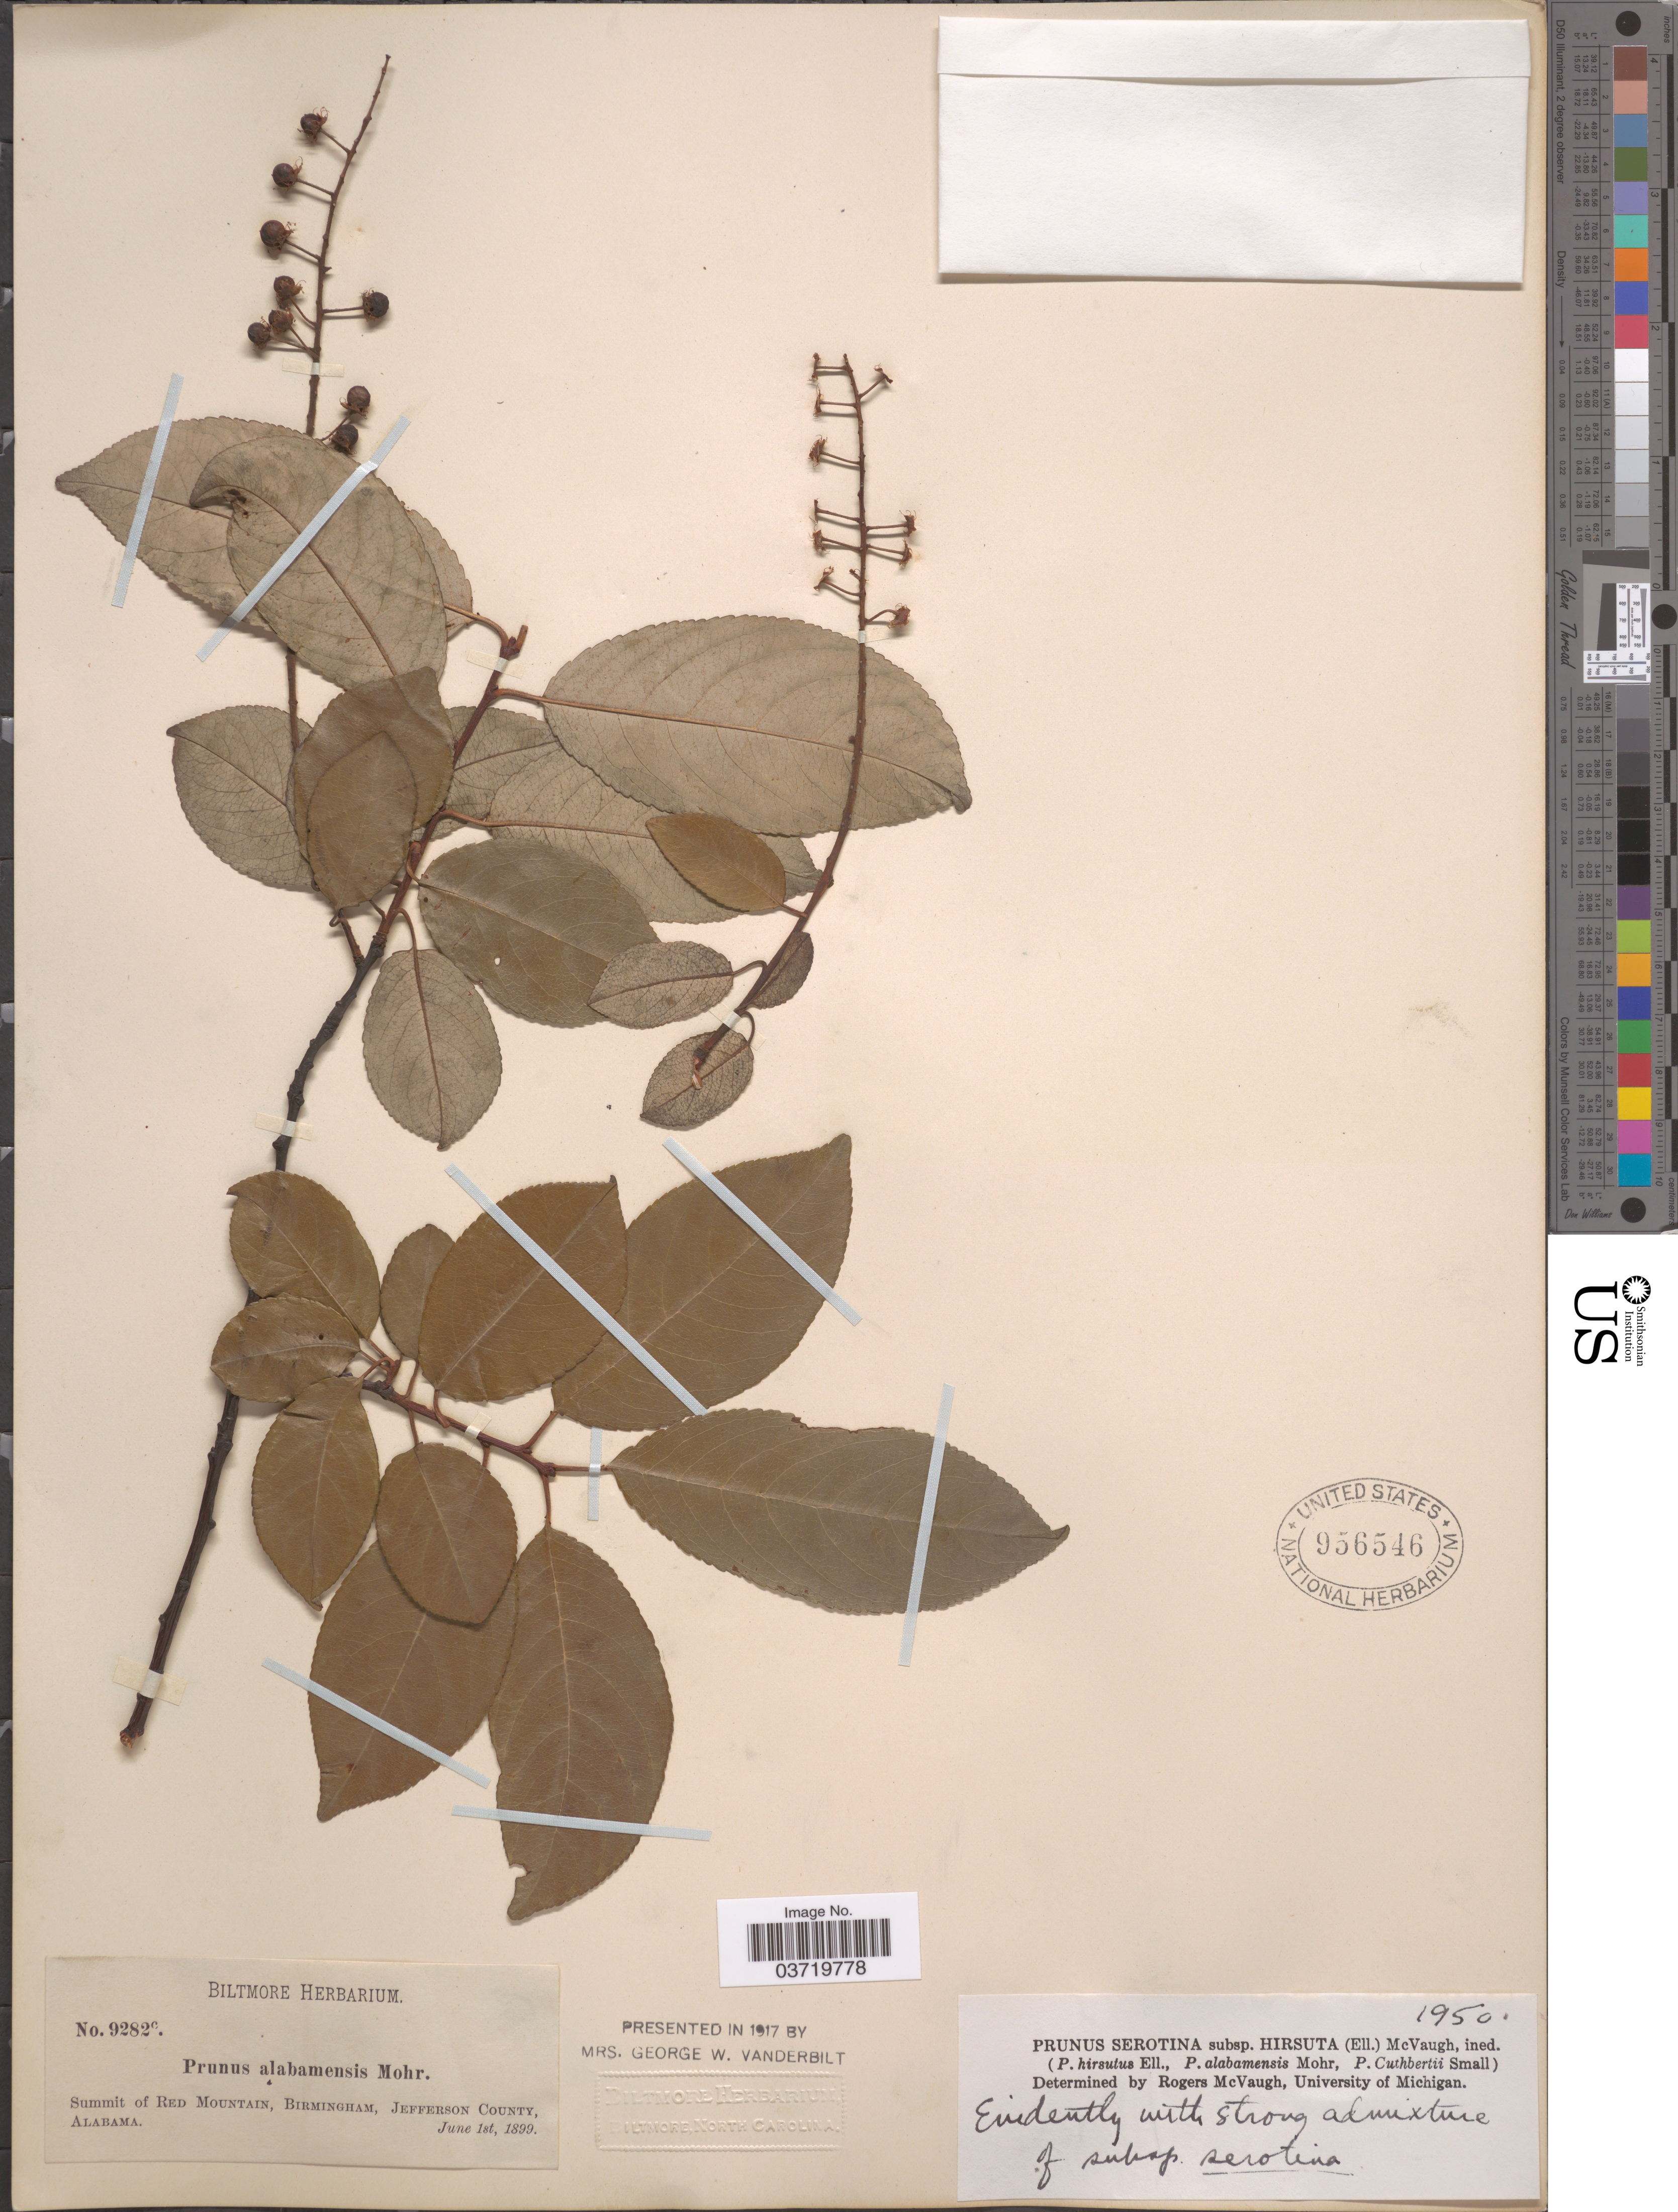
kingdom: Plantae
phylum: Tracheophyta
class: Magnoliopsida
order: Rosales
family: Rosaceae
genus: Prunus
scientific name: Prunus serotina var. serotina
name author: Ehrh.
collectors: ex herb. Biltmore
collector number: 9282c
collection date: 1899-06-01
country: United States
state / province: Alabama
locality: Summit of Red Mountain, Birmingham, Jefferson County.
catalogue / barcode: US 956546